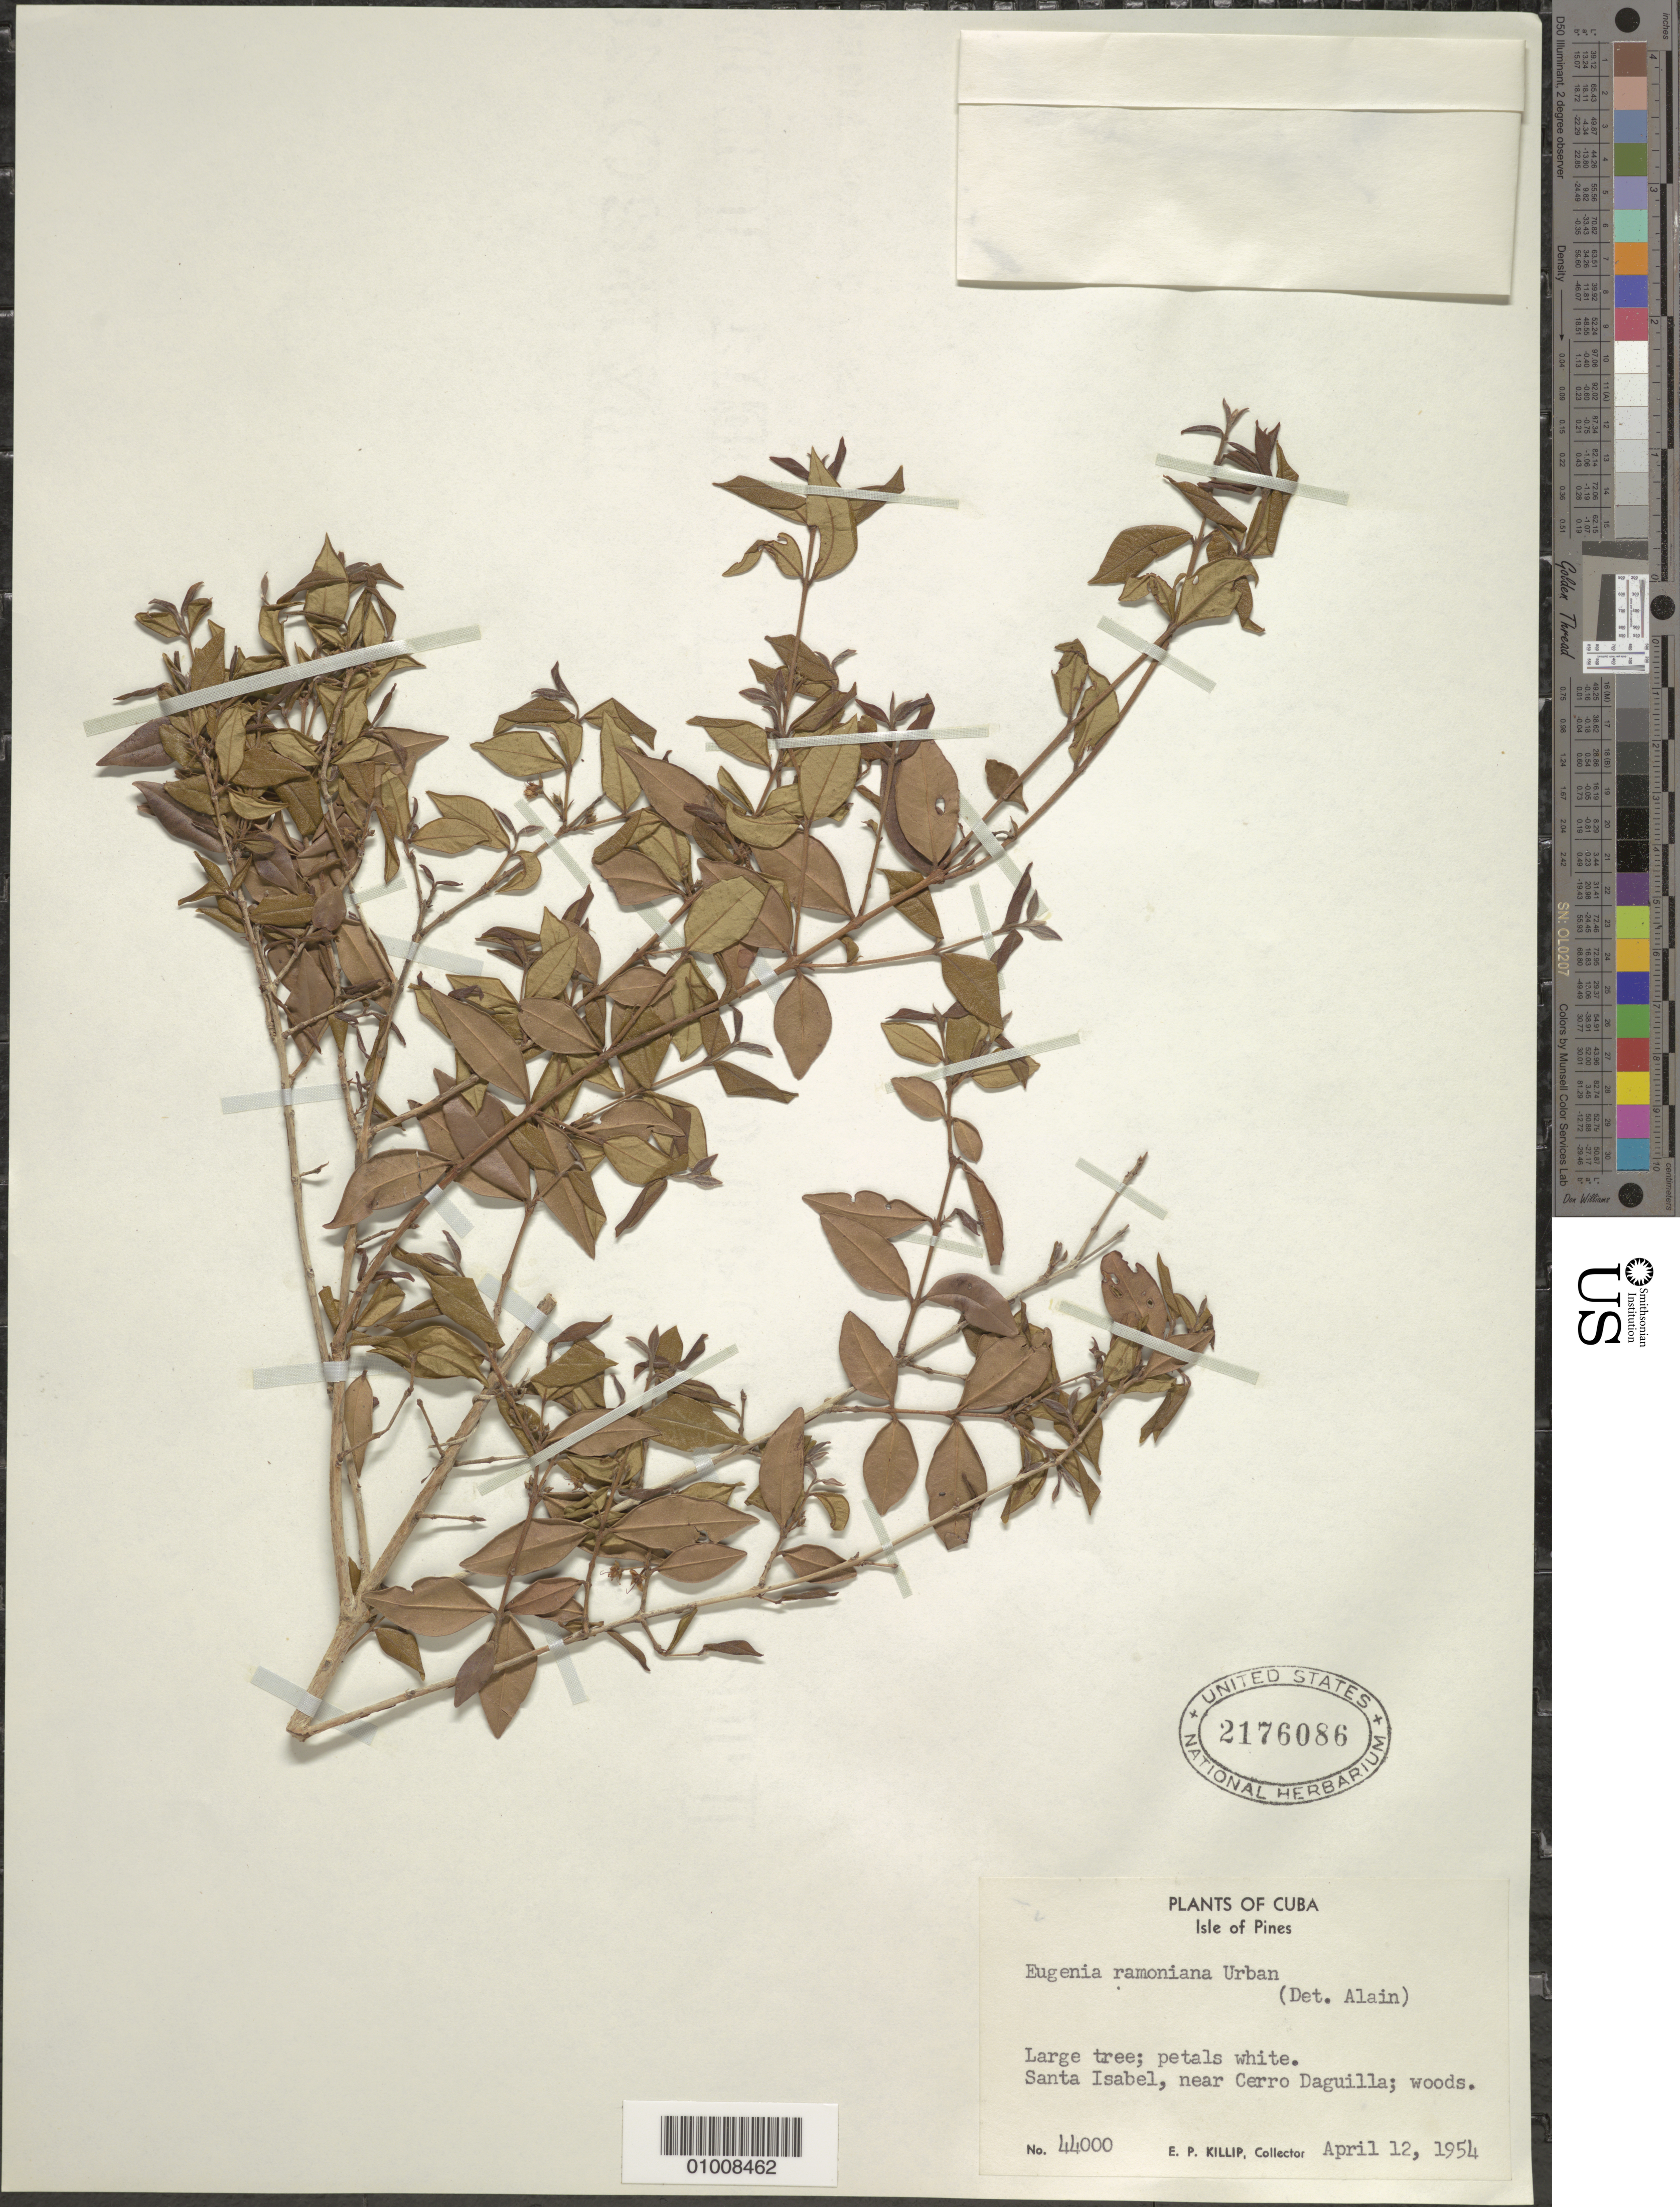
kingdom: Plantae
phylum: Tracheophyta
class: Magnoliopsida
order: Myrtales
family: Myrtaceae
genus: Eugenia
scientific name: Eugenia ramoniana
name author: Urb.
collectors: E. P. Killip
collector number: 44000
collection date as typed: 12 Apr 1954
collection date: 1954-04-12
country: Cuba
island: Isla de la Juventud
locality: Isle of Pines, Santa Isabel, near Cerro Daguilla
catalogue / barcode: US 2176086